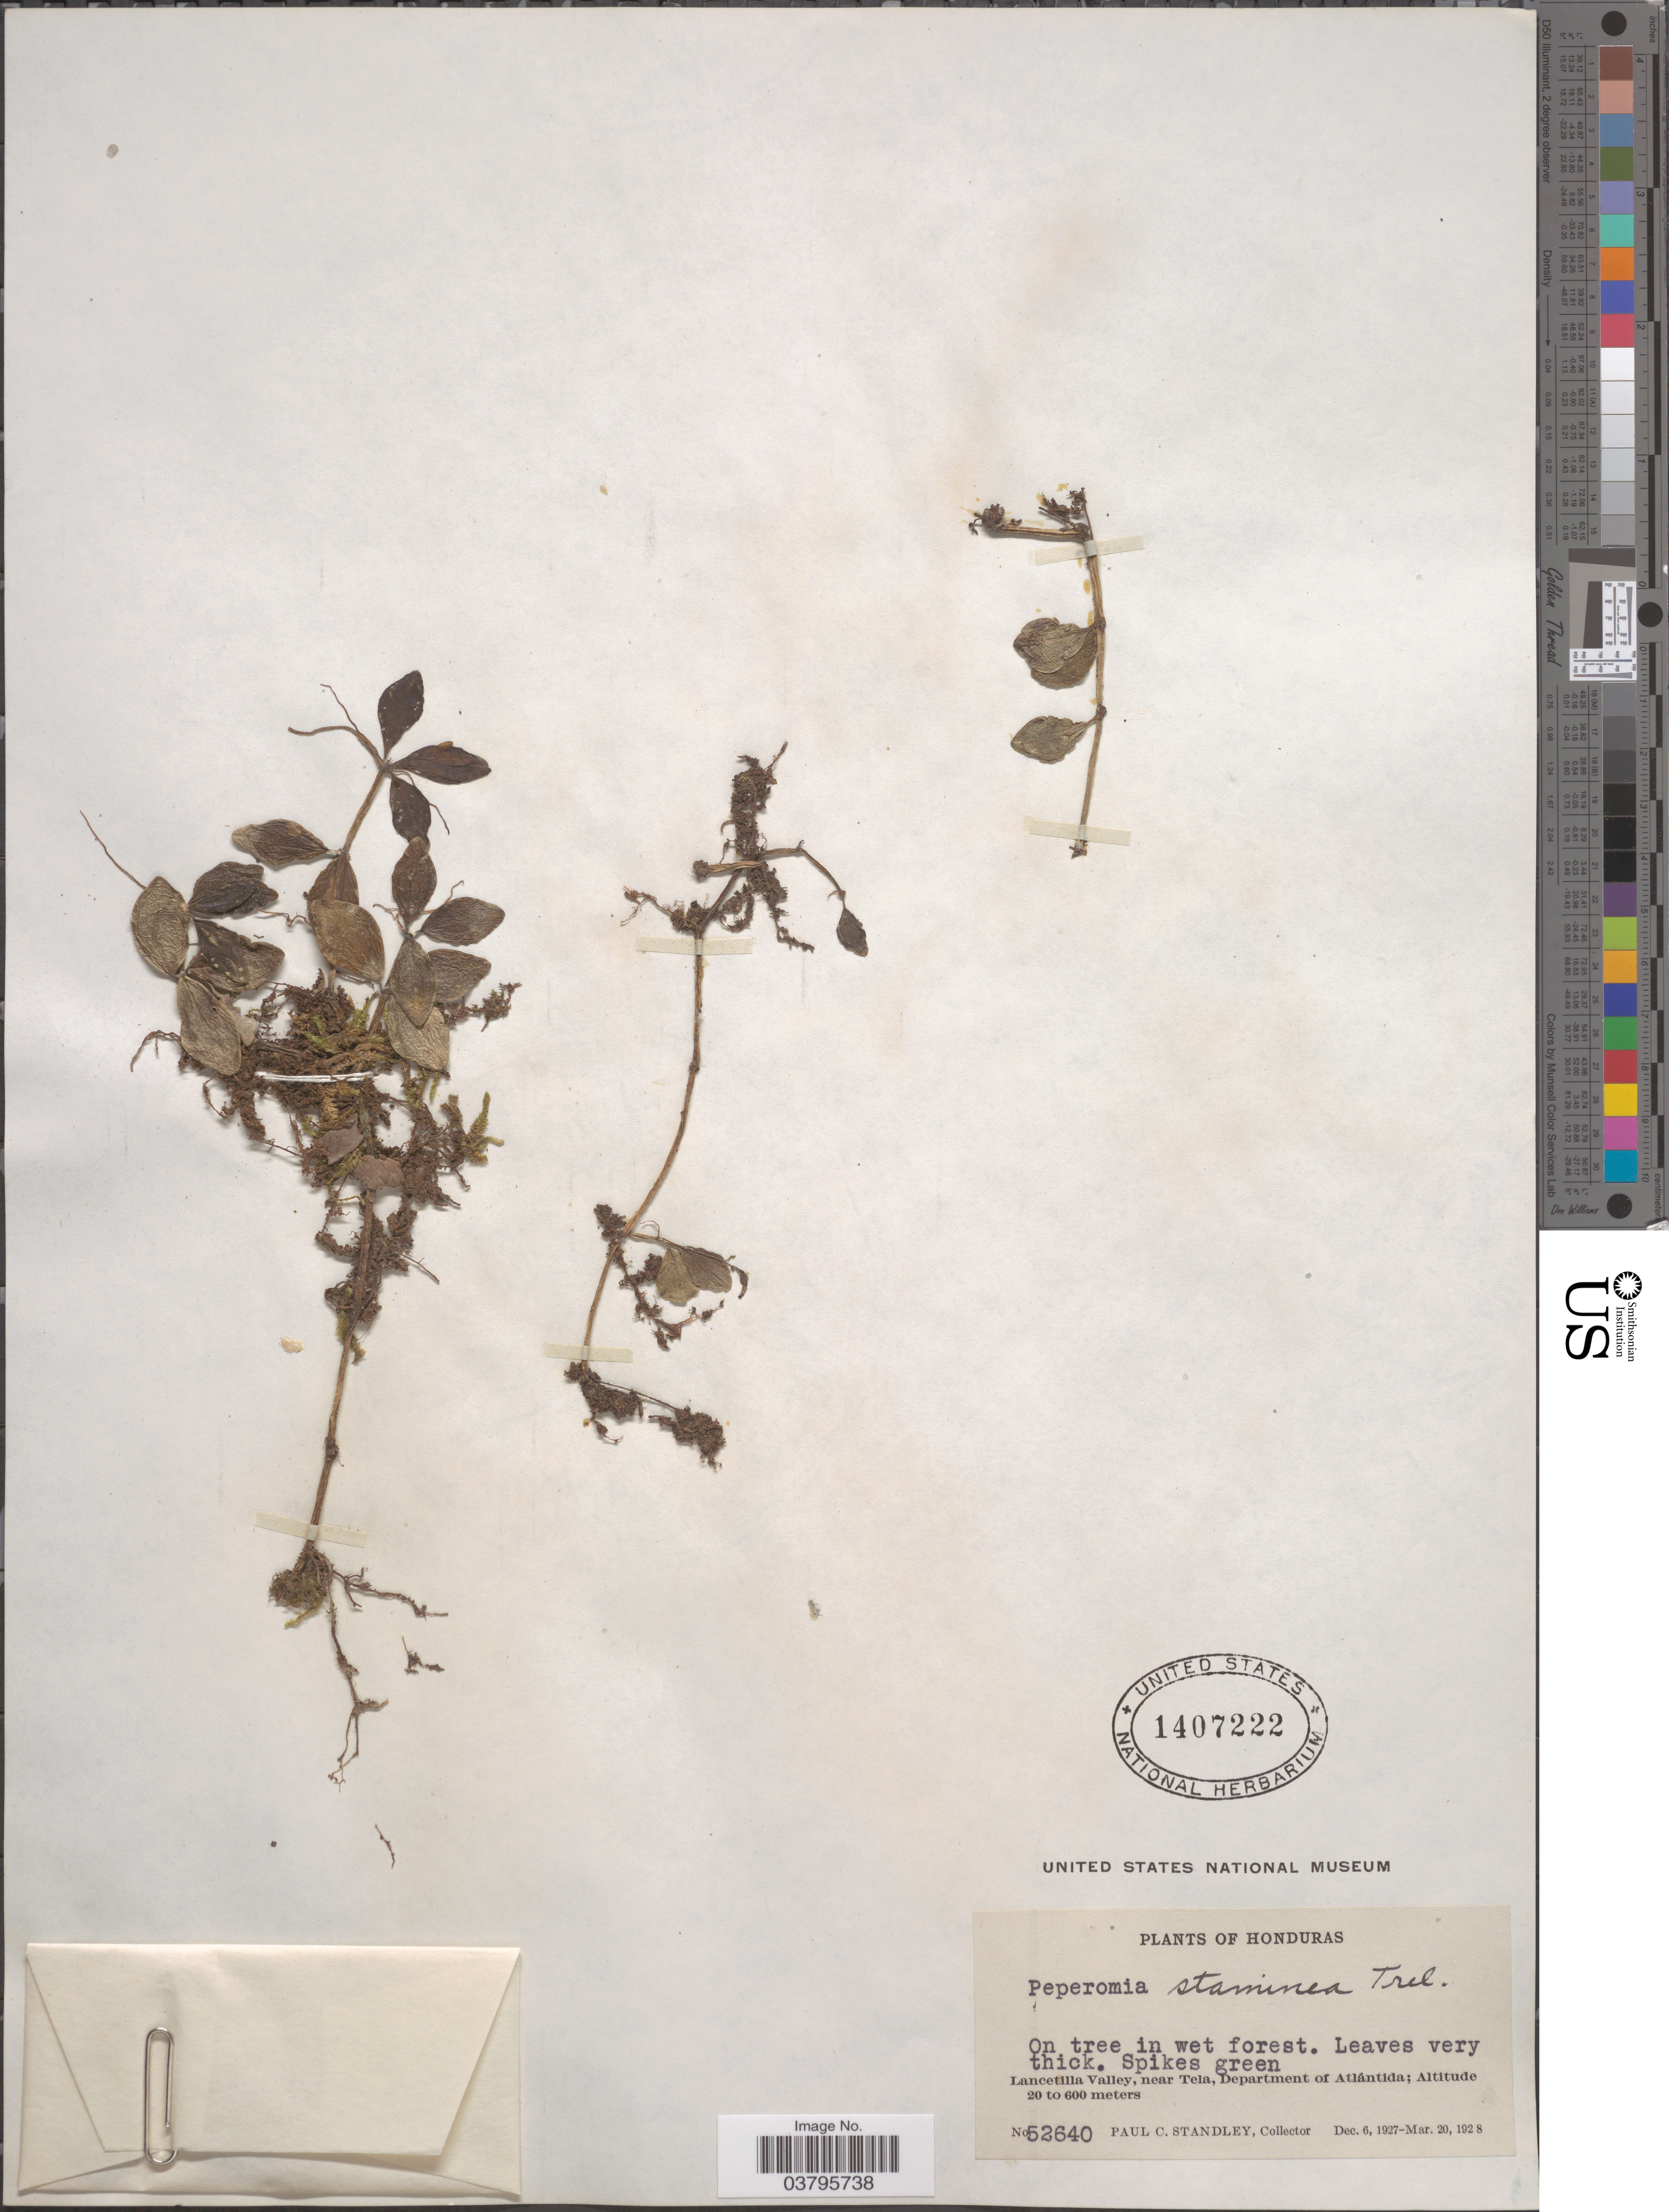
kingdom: Plantae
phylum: Tracheophyta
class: Magnoliopsida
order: Piperales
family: Piperaceae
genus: Peperomia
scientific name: Peperomia emiliana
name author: C. DC. in Pittier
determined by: Jiménez, José Estaban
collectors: P. C. Standley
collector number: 52640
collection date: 1927-12-06/1928-03-20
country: Honduras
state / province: Atlantida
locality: Lancetilla Valley, near Tela, Department of Atlántida.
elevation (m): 20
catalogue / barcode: US 1407222